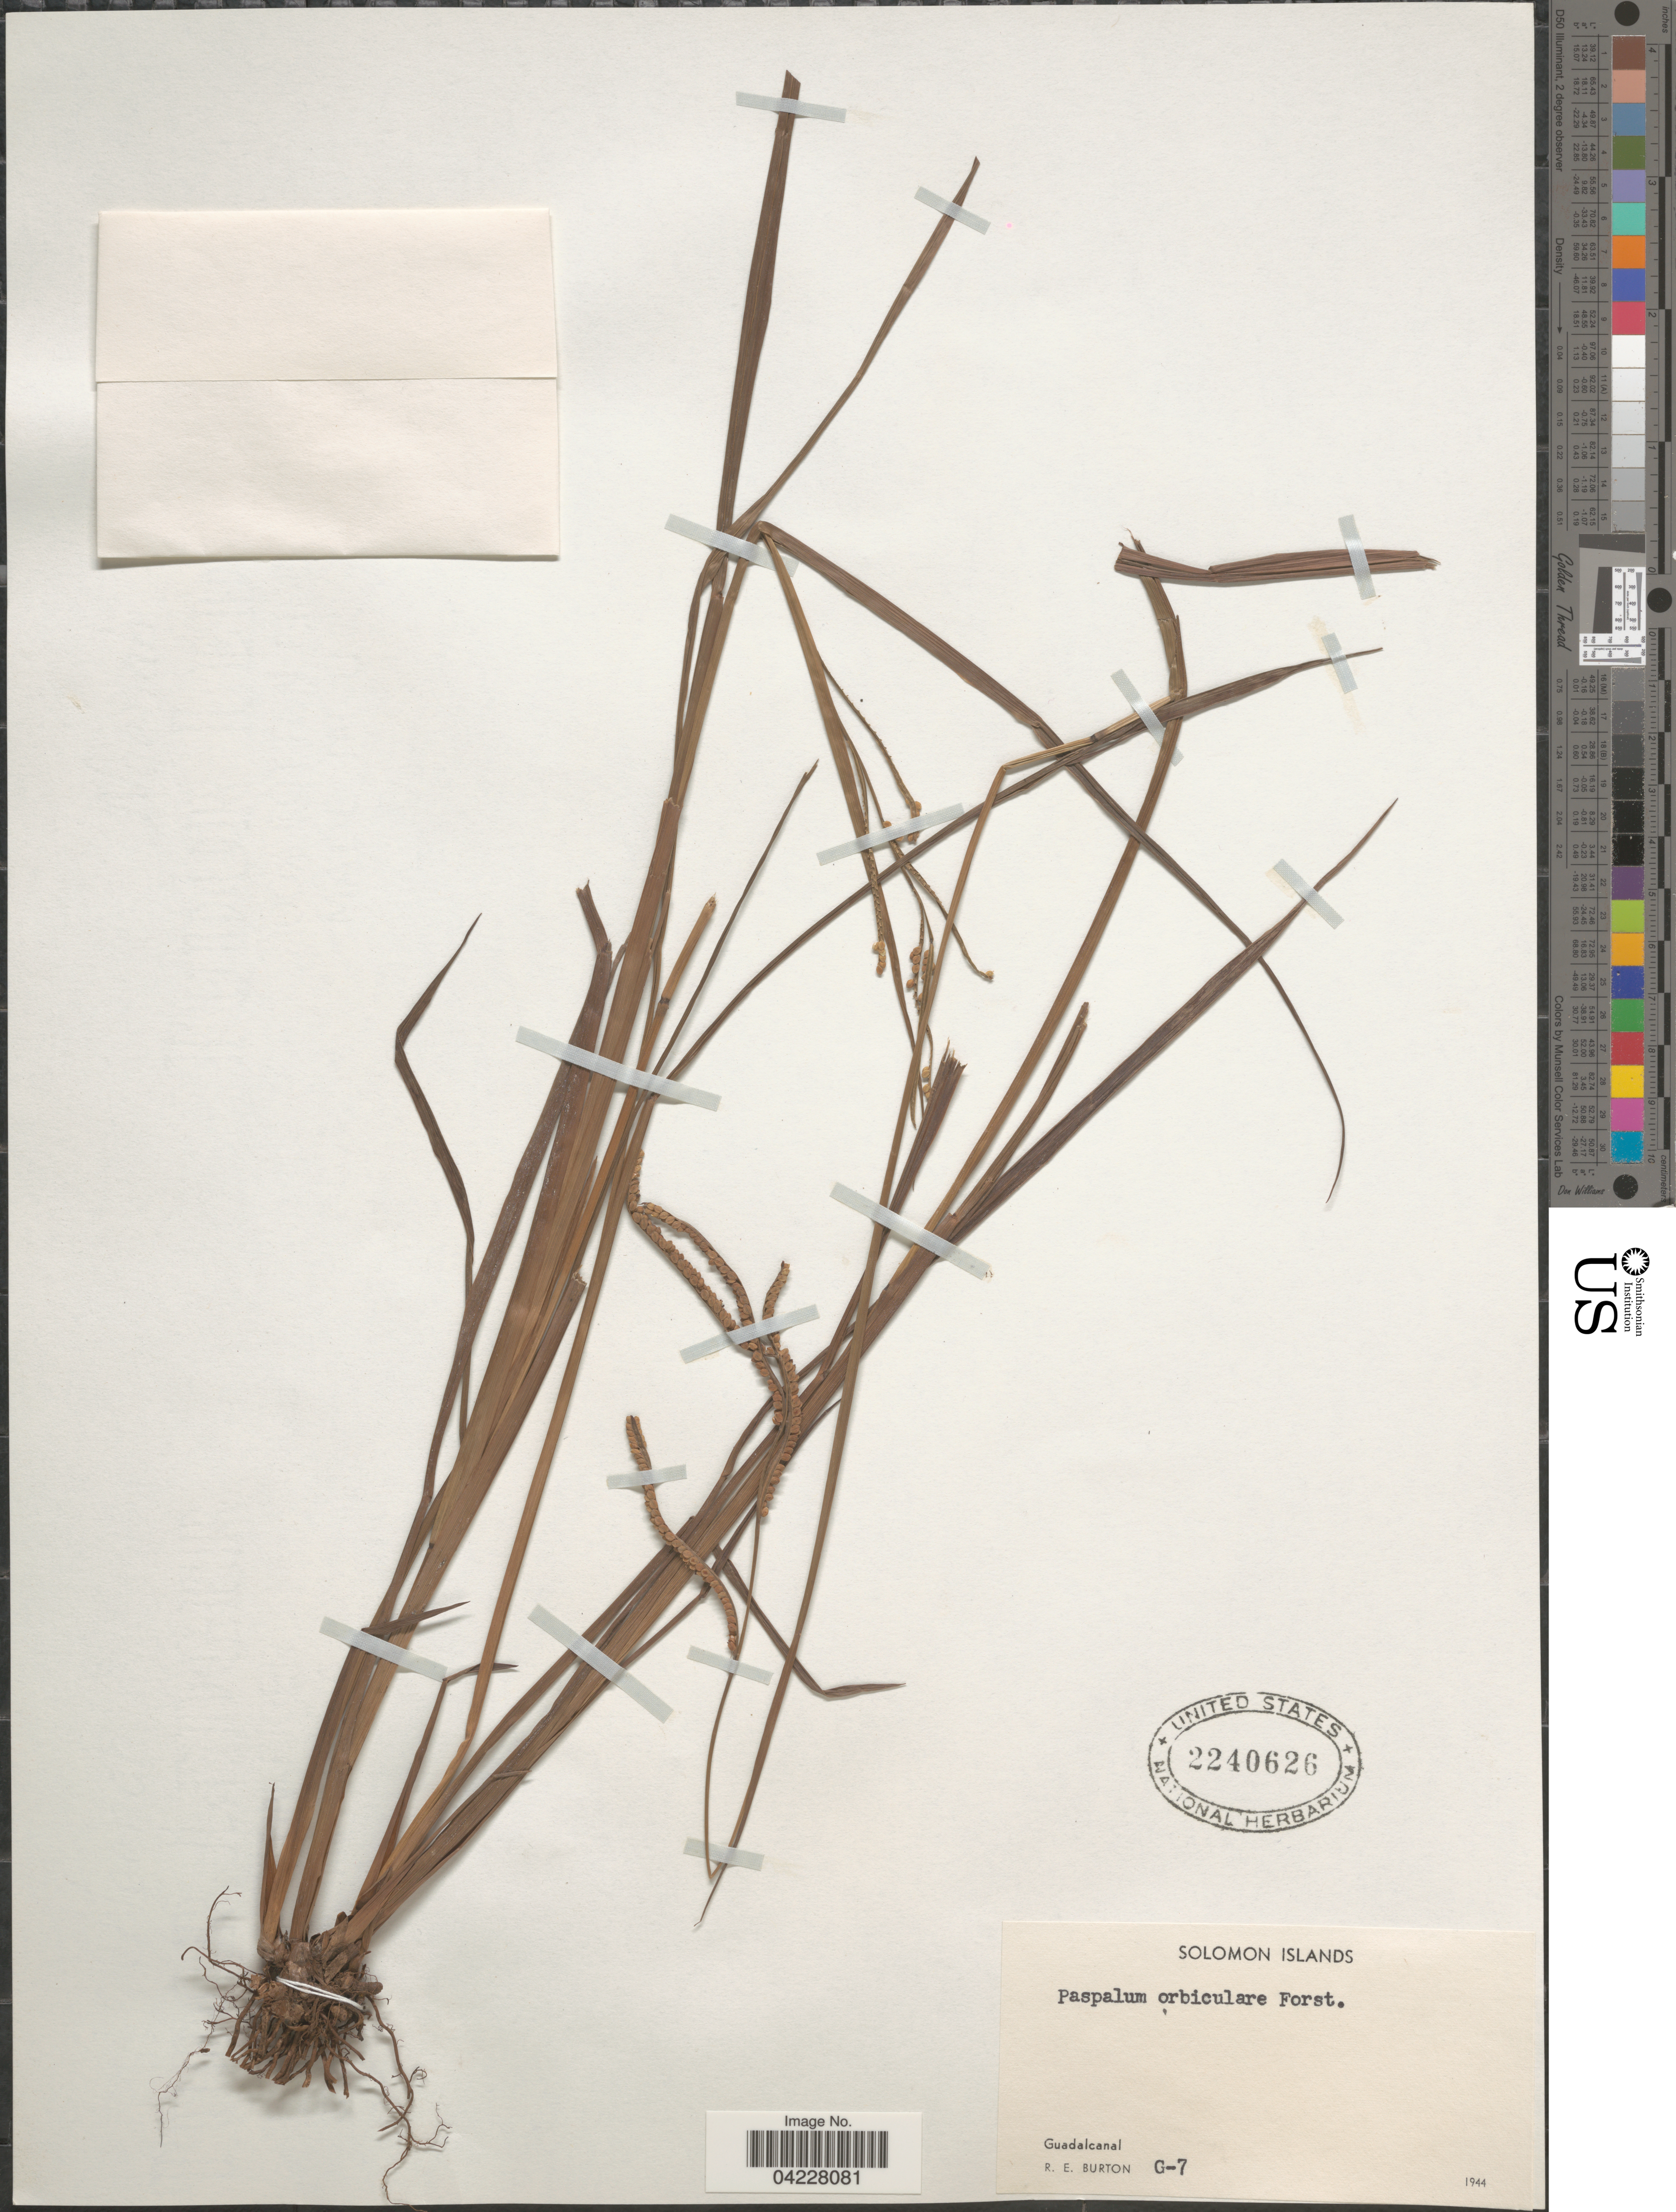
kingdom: Plantae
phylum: Tracheophyta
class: Liliopsida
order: Poales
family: Poaceae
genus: Paspalum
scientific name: Paspalum orbiculare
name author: G. Forst.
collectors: R. Burton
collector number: G-7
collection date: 1944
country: Solomon Islands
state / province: Solomon Islands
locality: Guadalcanal.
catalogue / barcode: US 2240626